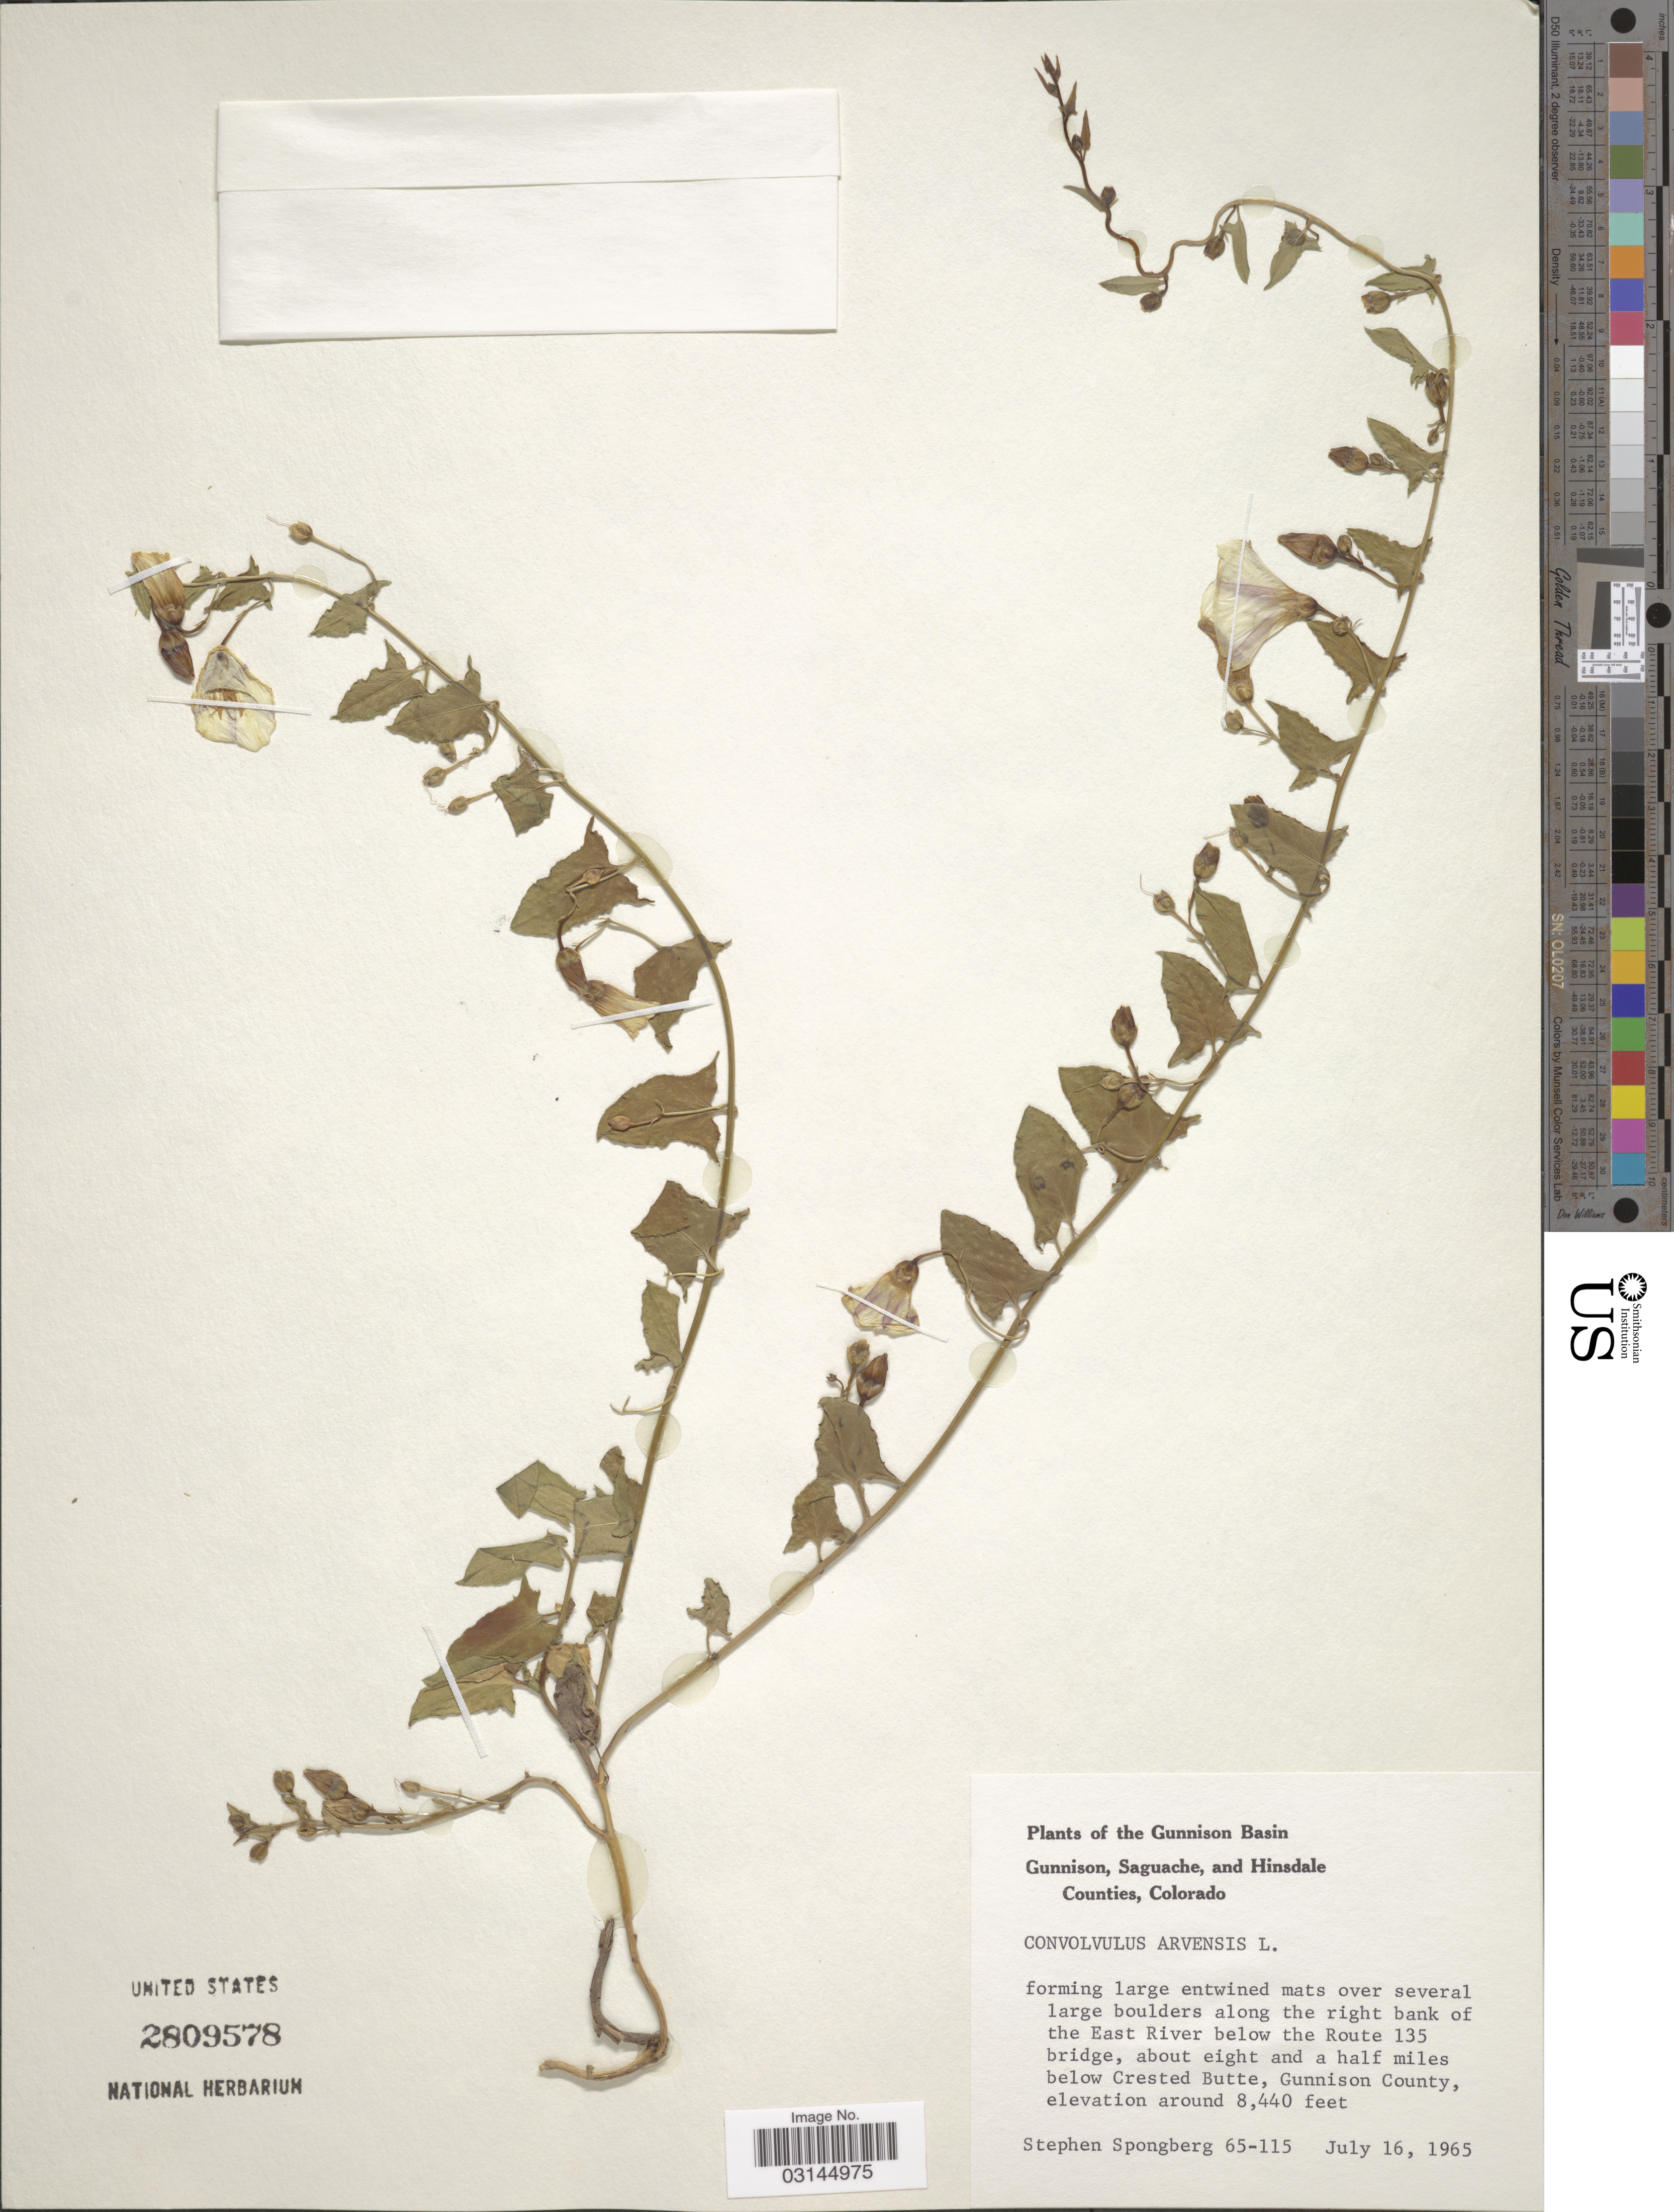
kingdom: Plantae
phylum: Tracheophyta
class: Magnoliopsida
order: Solanales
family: Convolvulaceae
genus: Convolvulus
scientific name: Convolvulus arvensis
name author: L.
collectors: S. A.Spongberg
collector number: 65-115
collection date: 1965-07-16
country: United States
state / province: Colorado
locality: The Gunnison Basin. Along the right bank of the East River below the Route 135 bridge, about eight and a half miles below Crested Butte, Gunnison County.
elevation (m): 2573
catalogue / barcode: US 2809578